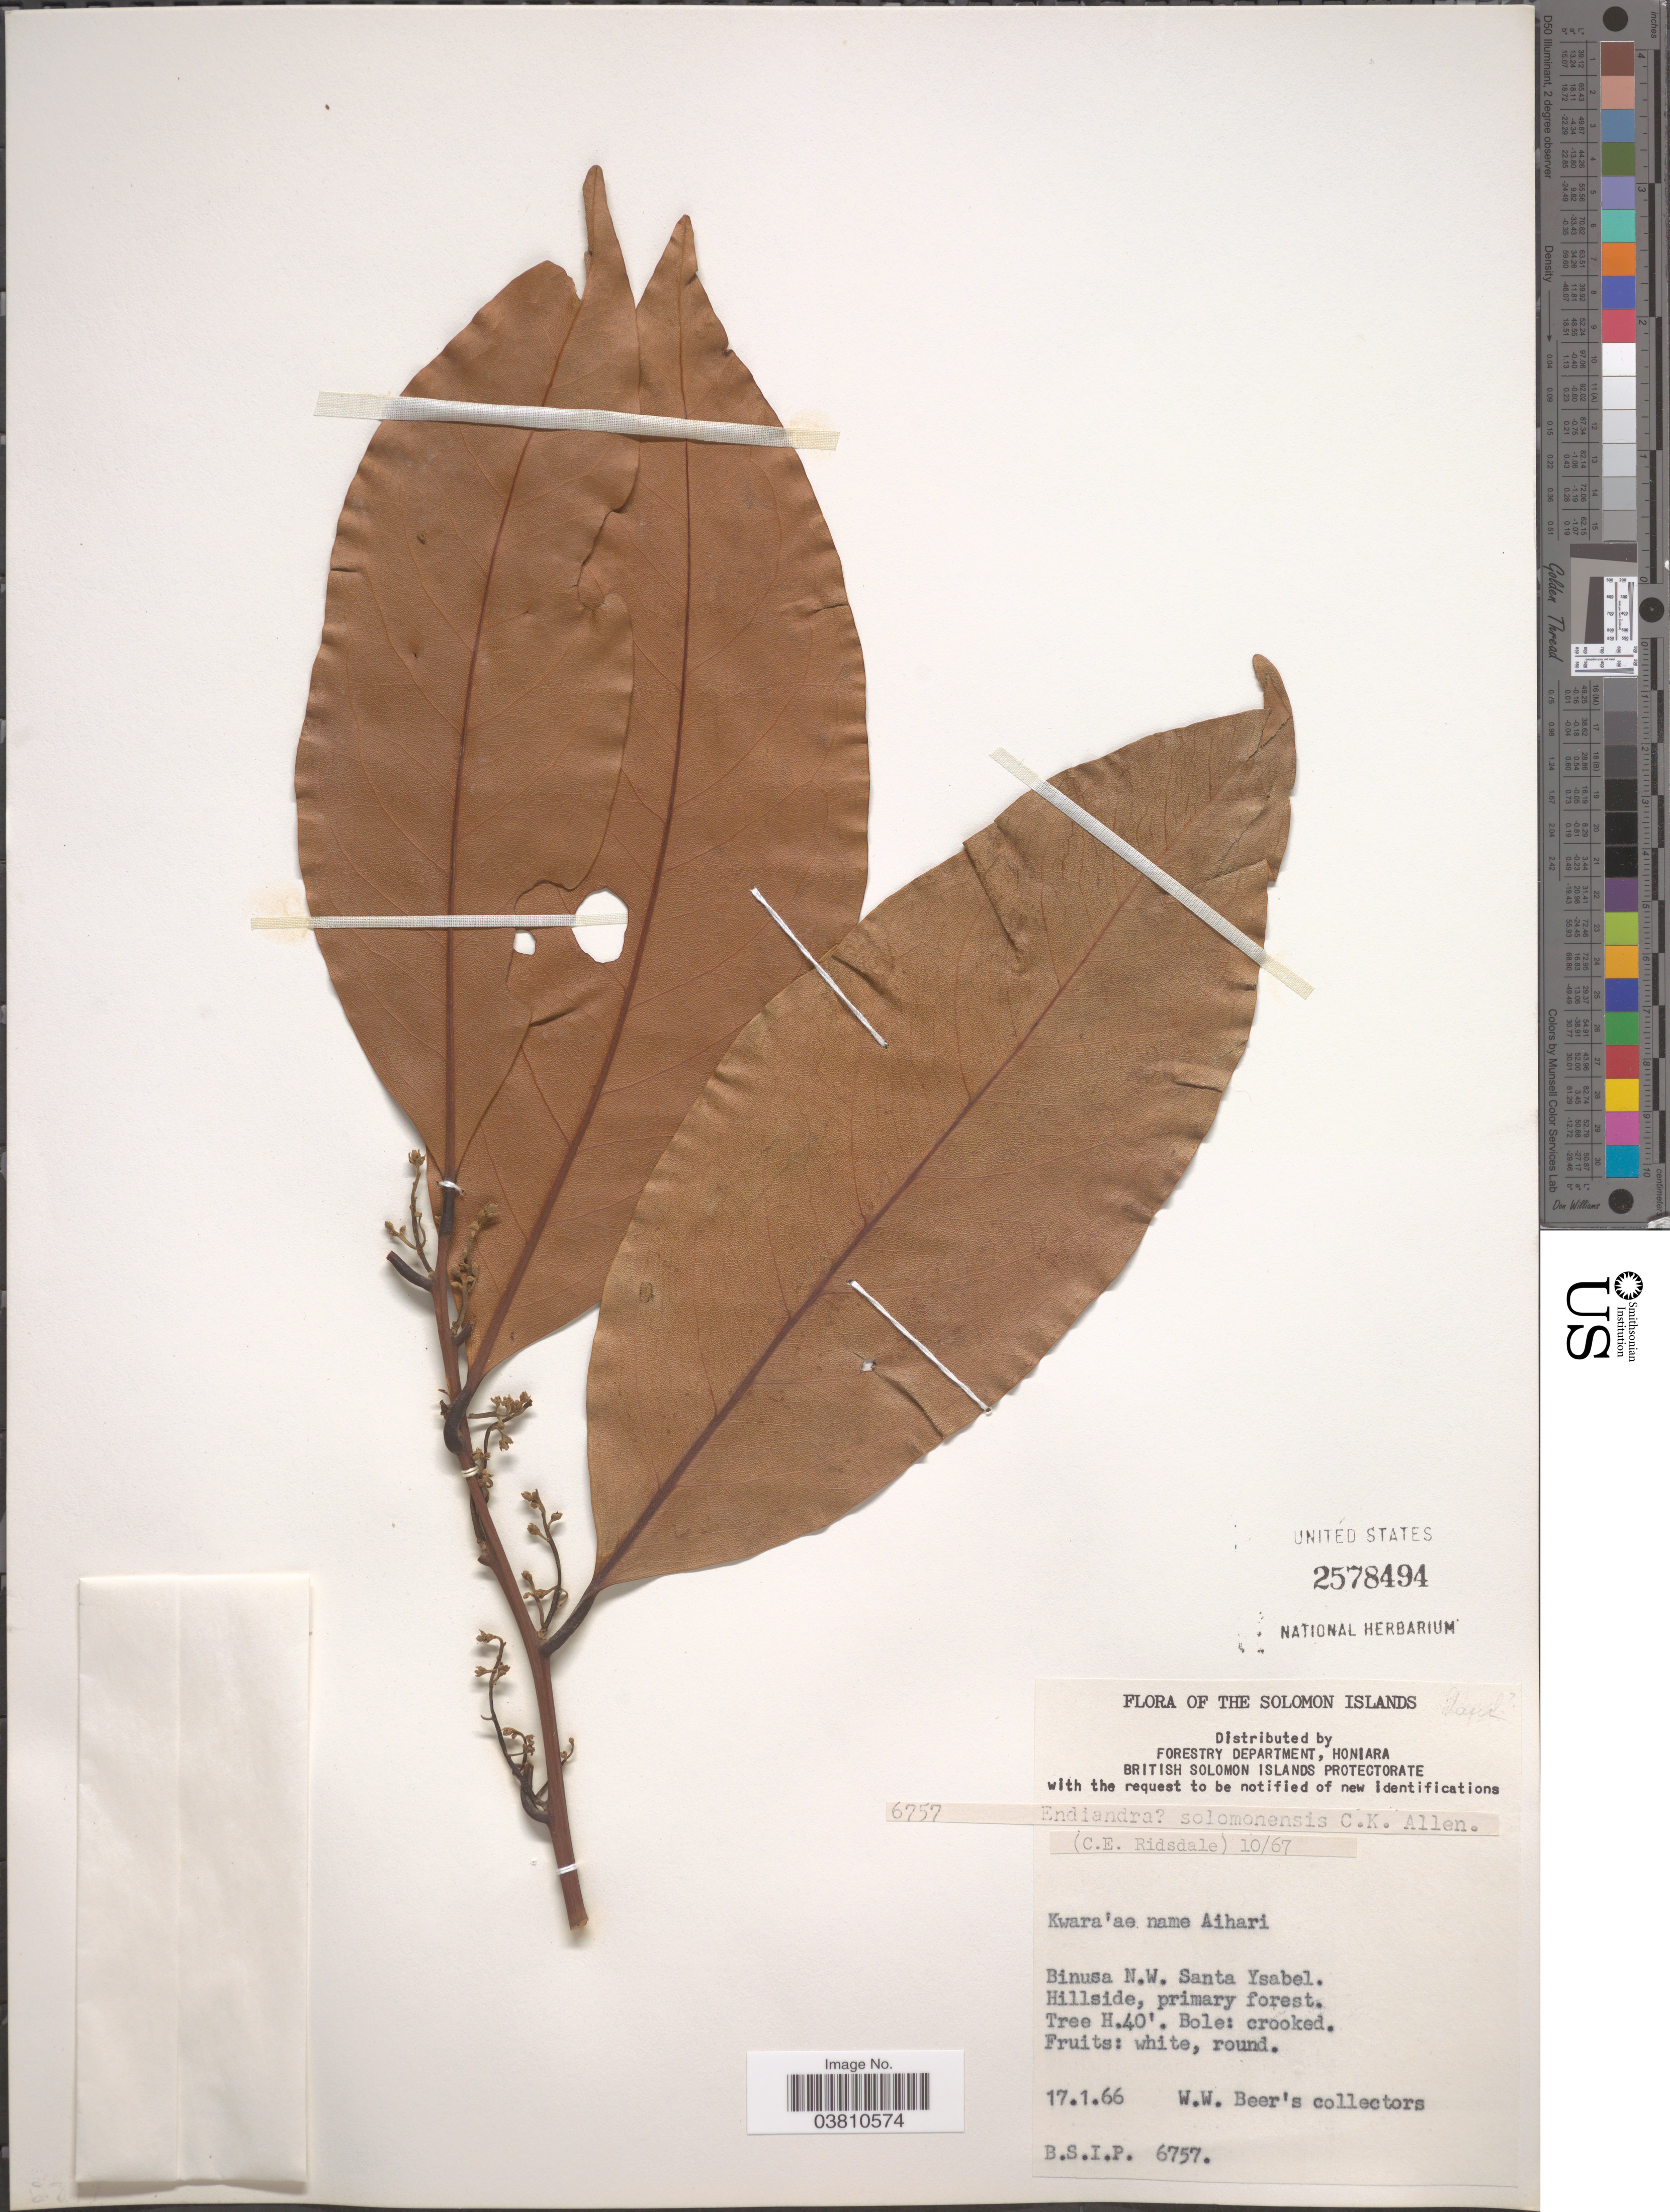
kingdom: Plantae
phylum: Tracheophyta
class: Magnoliopsida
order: Laurales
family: Lauraceae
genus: Endiandra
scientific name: Endiandra solomonensis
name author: C.K. Allen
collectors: W. Beer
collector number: BSIP 6757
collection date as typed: Transcribed d/m/y: 17/1/66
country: Solomon Islands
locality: Binusa N.W. Santa Ysabel.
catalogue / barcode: US 2578494